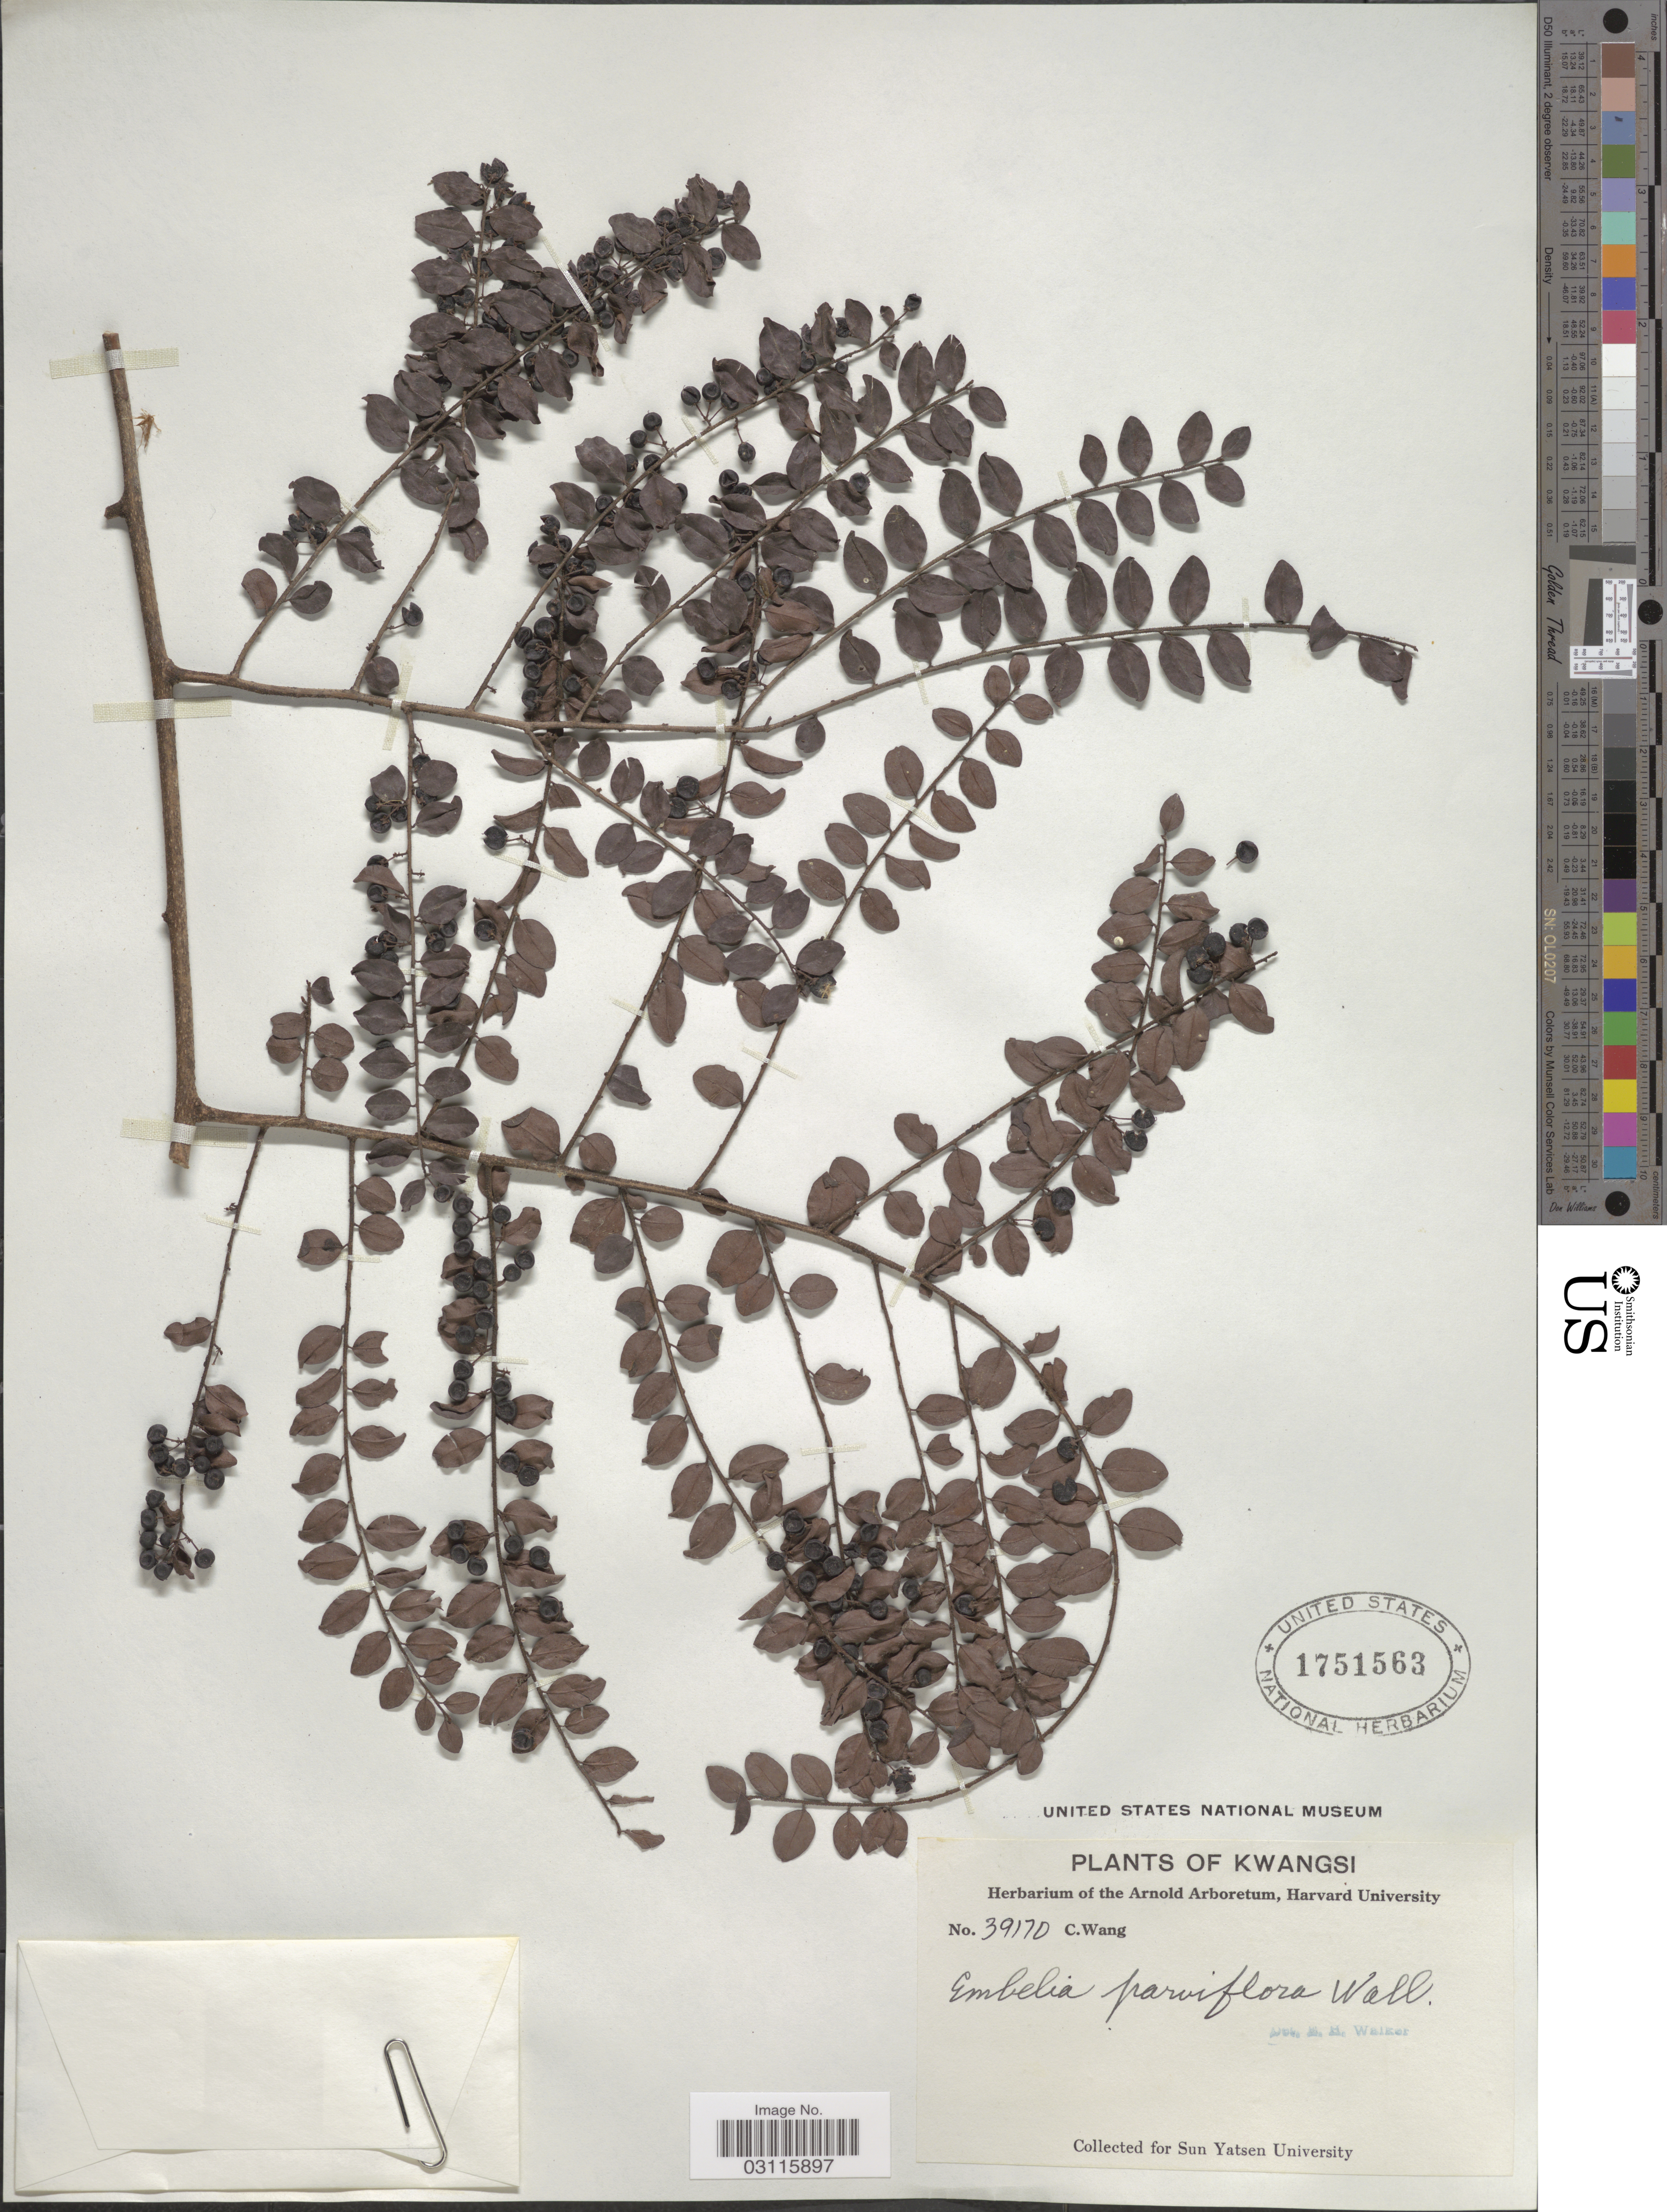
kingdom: Plantae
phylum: Tracheophyta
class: Magnoliopsida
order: Ericales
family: Primulaceae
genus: Embelia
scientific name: Embelia parviflora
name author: Wall. ex A. DC.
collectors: C. Wang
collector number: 39170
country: China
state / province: Guangxi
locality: Kwangsi.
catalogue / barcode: US 1751563